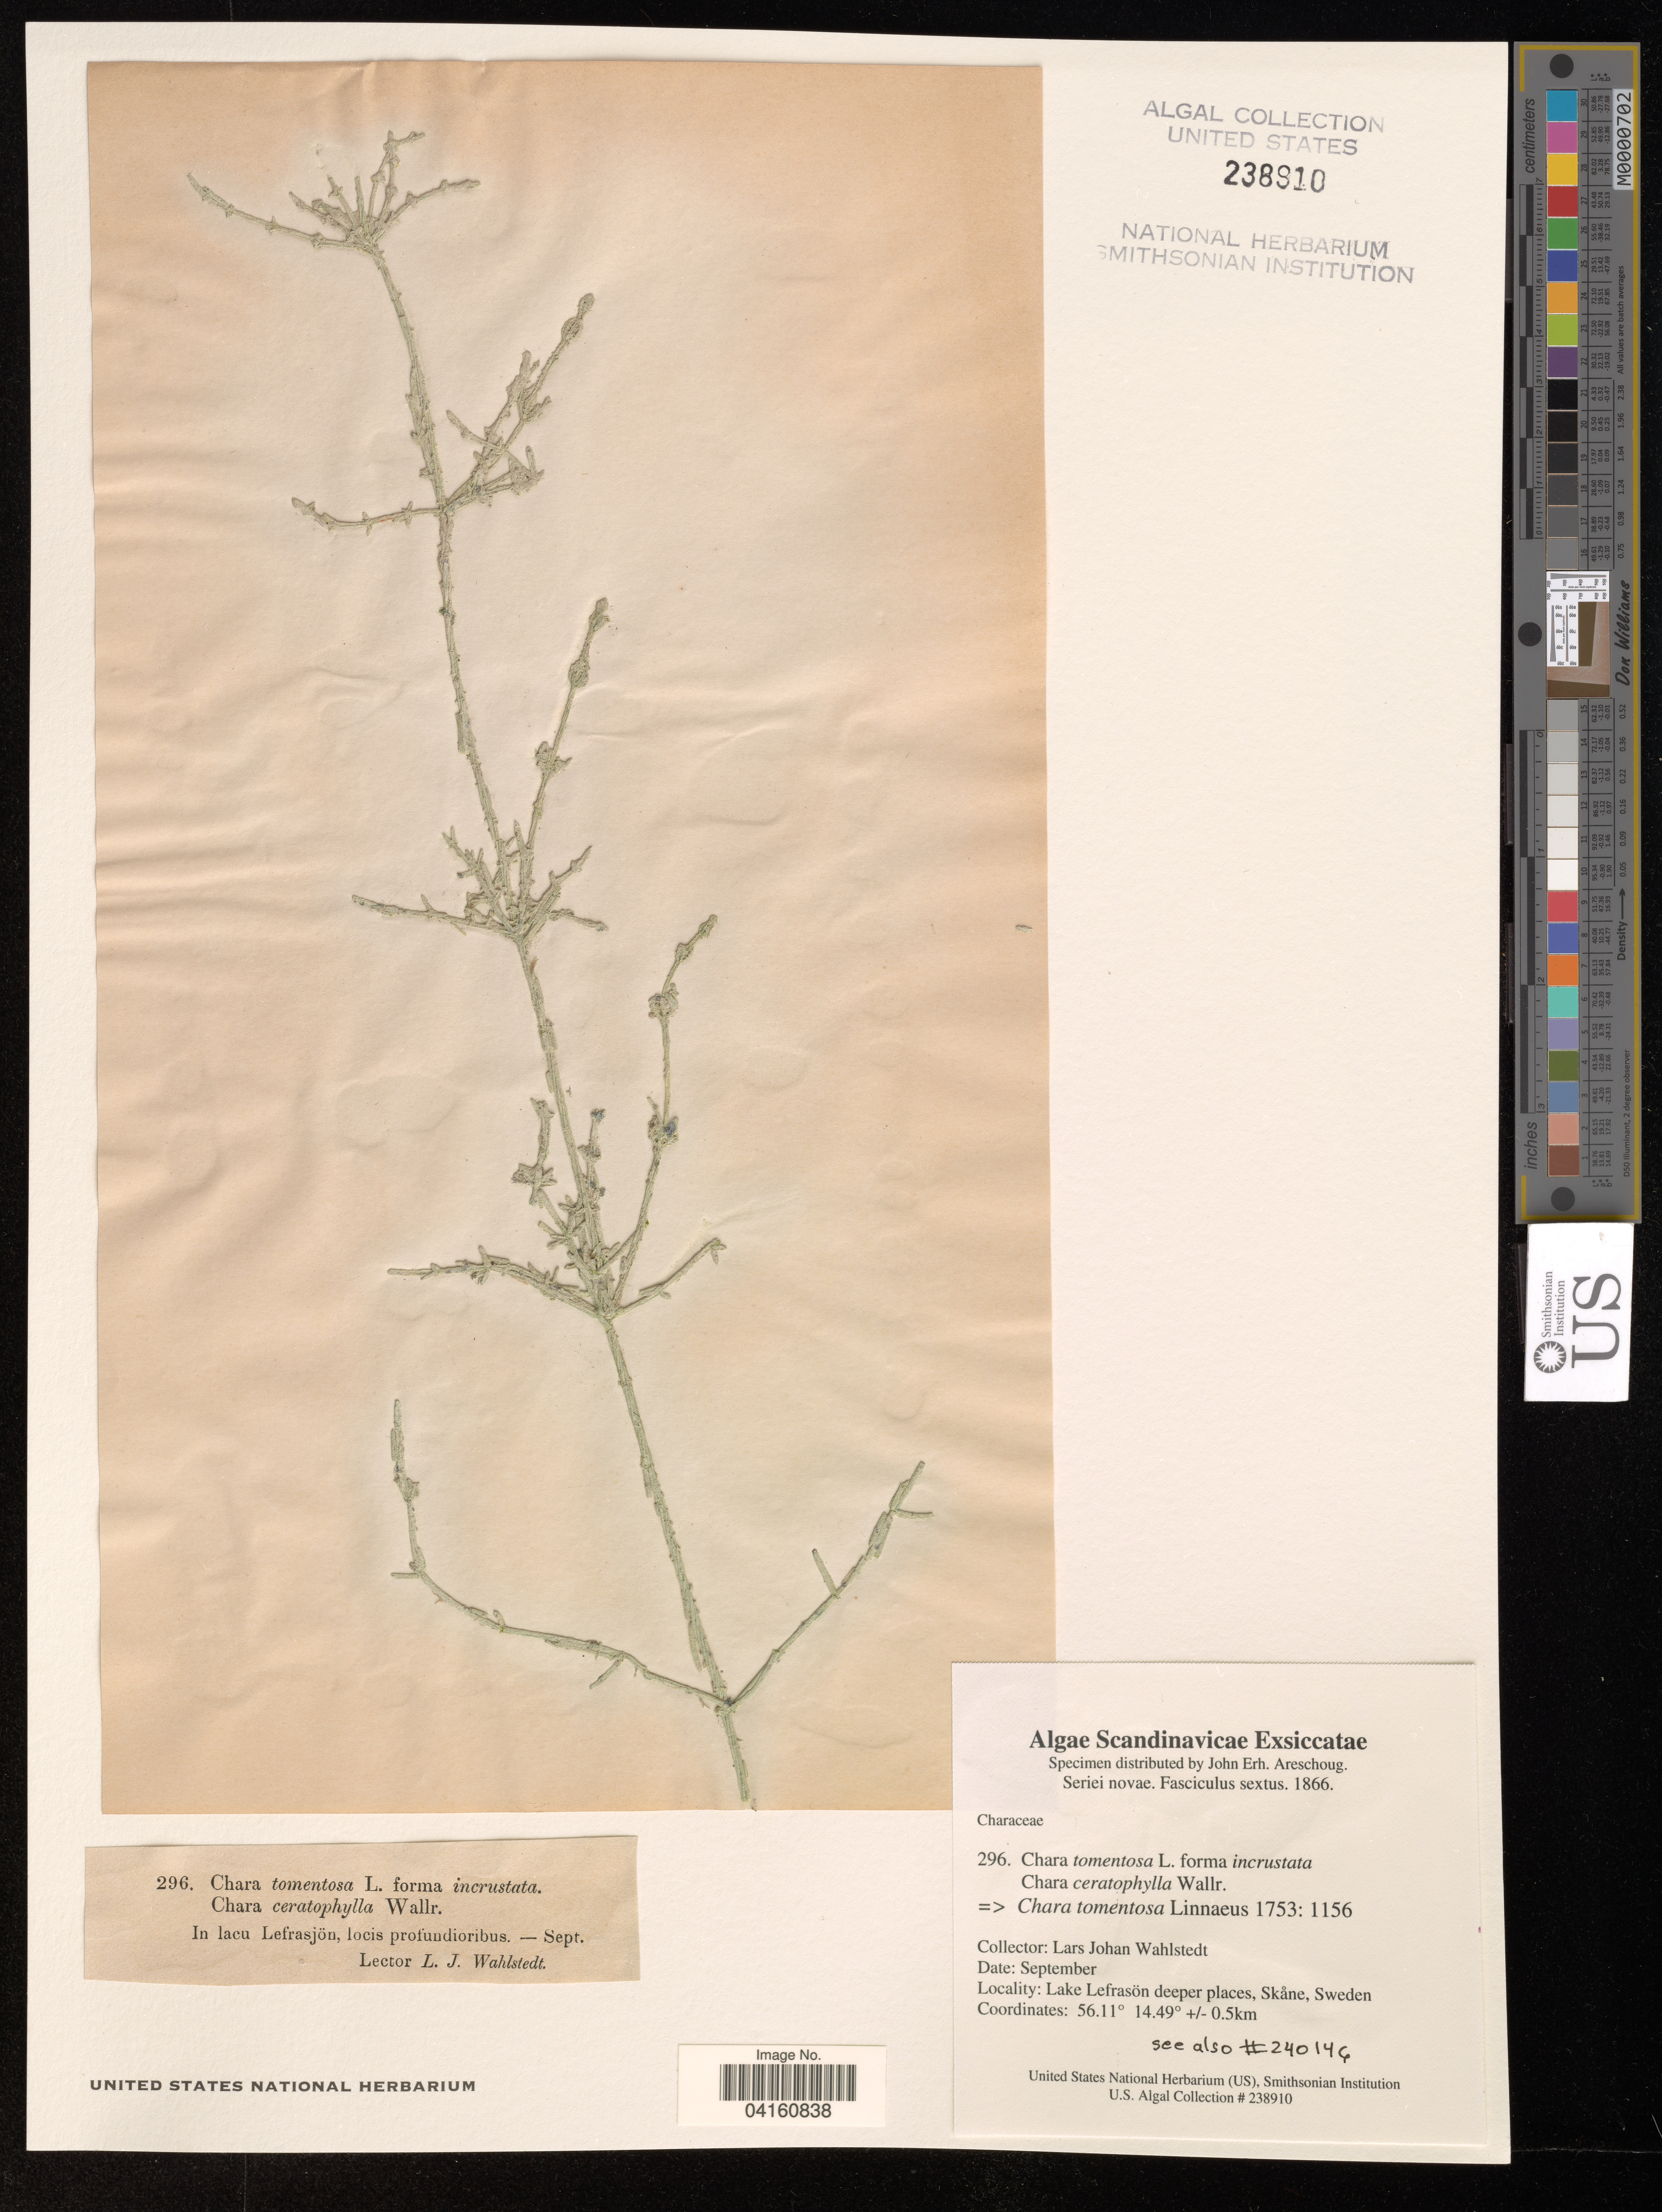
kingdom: Plantae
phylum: Charophyta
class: Charophyceae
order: Charales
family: Characeae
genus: Chara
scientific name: Chara tomentosa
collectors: L. J. Wahlstedt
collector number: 296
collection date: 1866-09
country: Sweden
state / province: Skåne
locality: Lake Lefrason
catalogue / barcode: US 238910